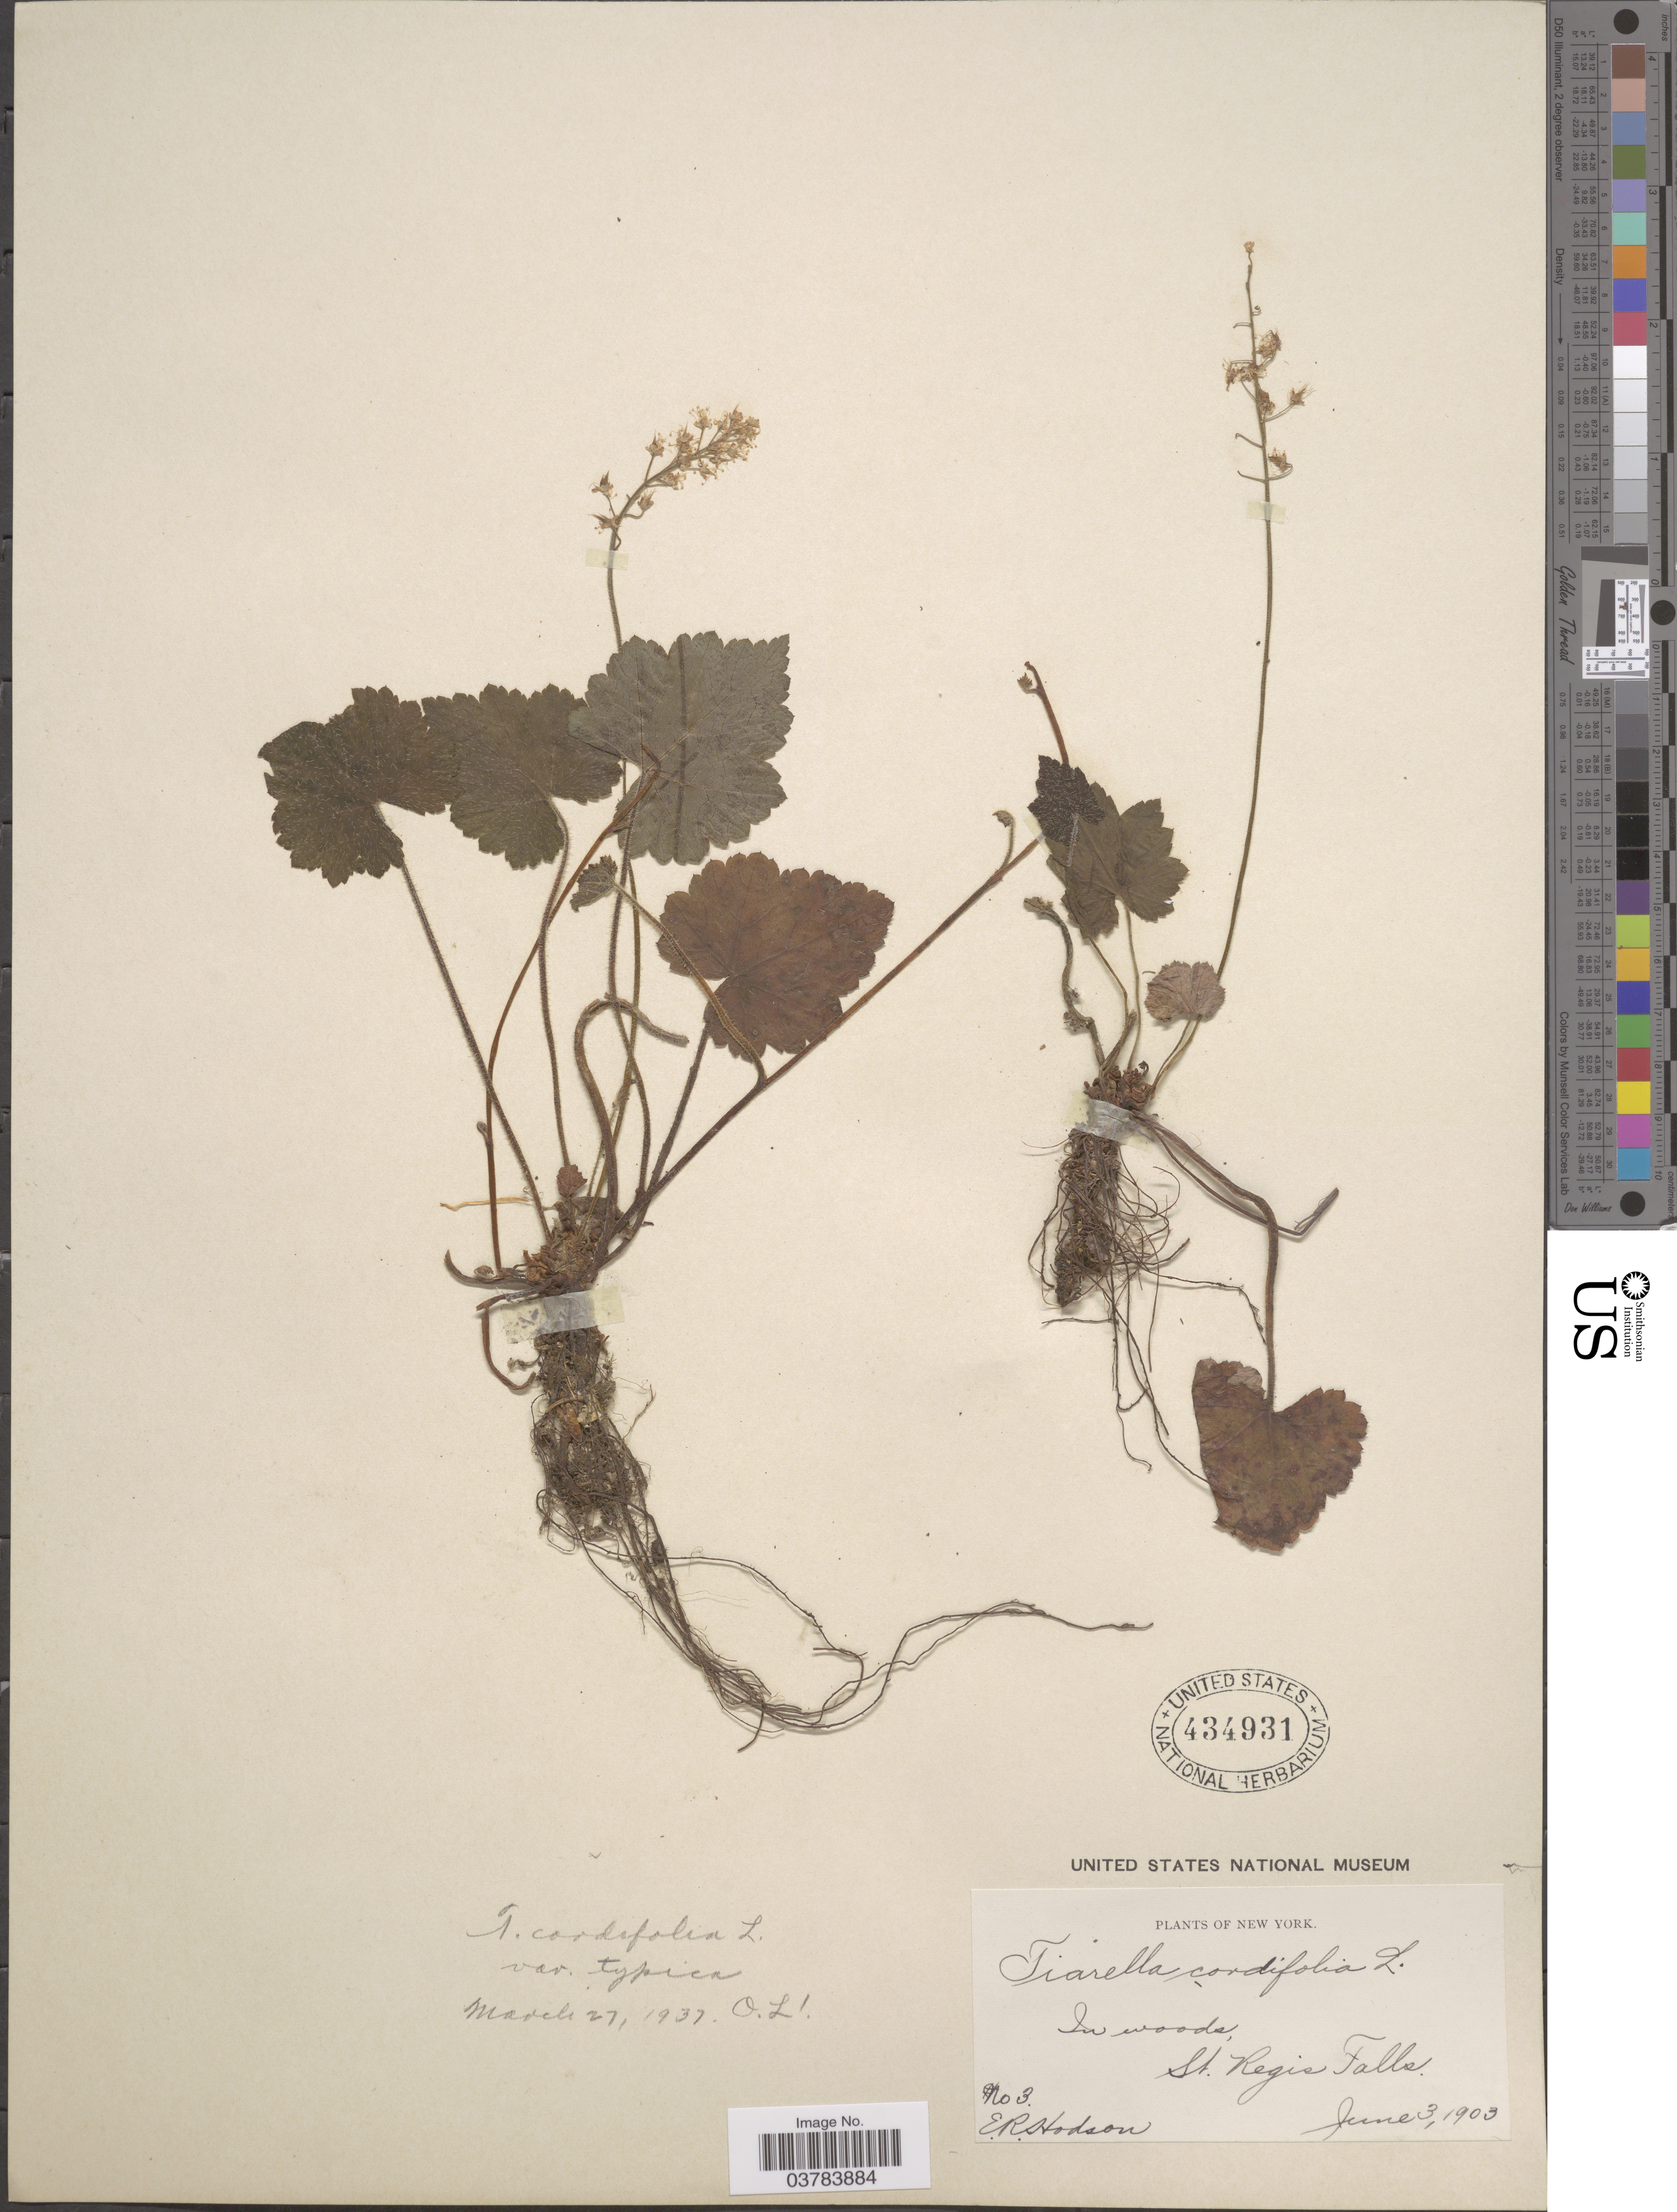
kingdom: Plantae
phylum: Tracheophyta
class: Magnoliopsida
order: Saxifragales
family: Saxifragaceae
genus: Tiarella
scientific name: Tiarella cordifolia var. typica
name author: Lakela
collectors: E. Hodson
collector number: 3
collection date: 1903-06-03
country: United States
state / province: New York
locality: In woods, St. Regis Falls.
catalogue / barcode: US 434931